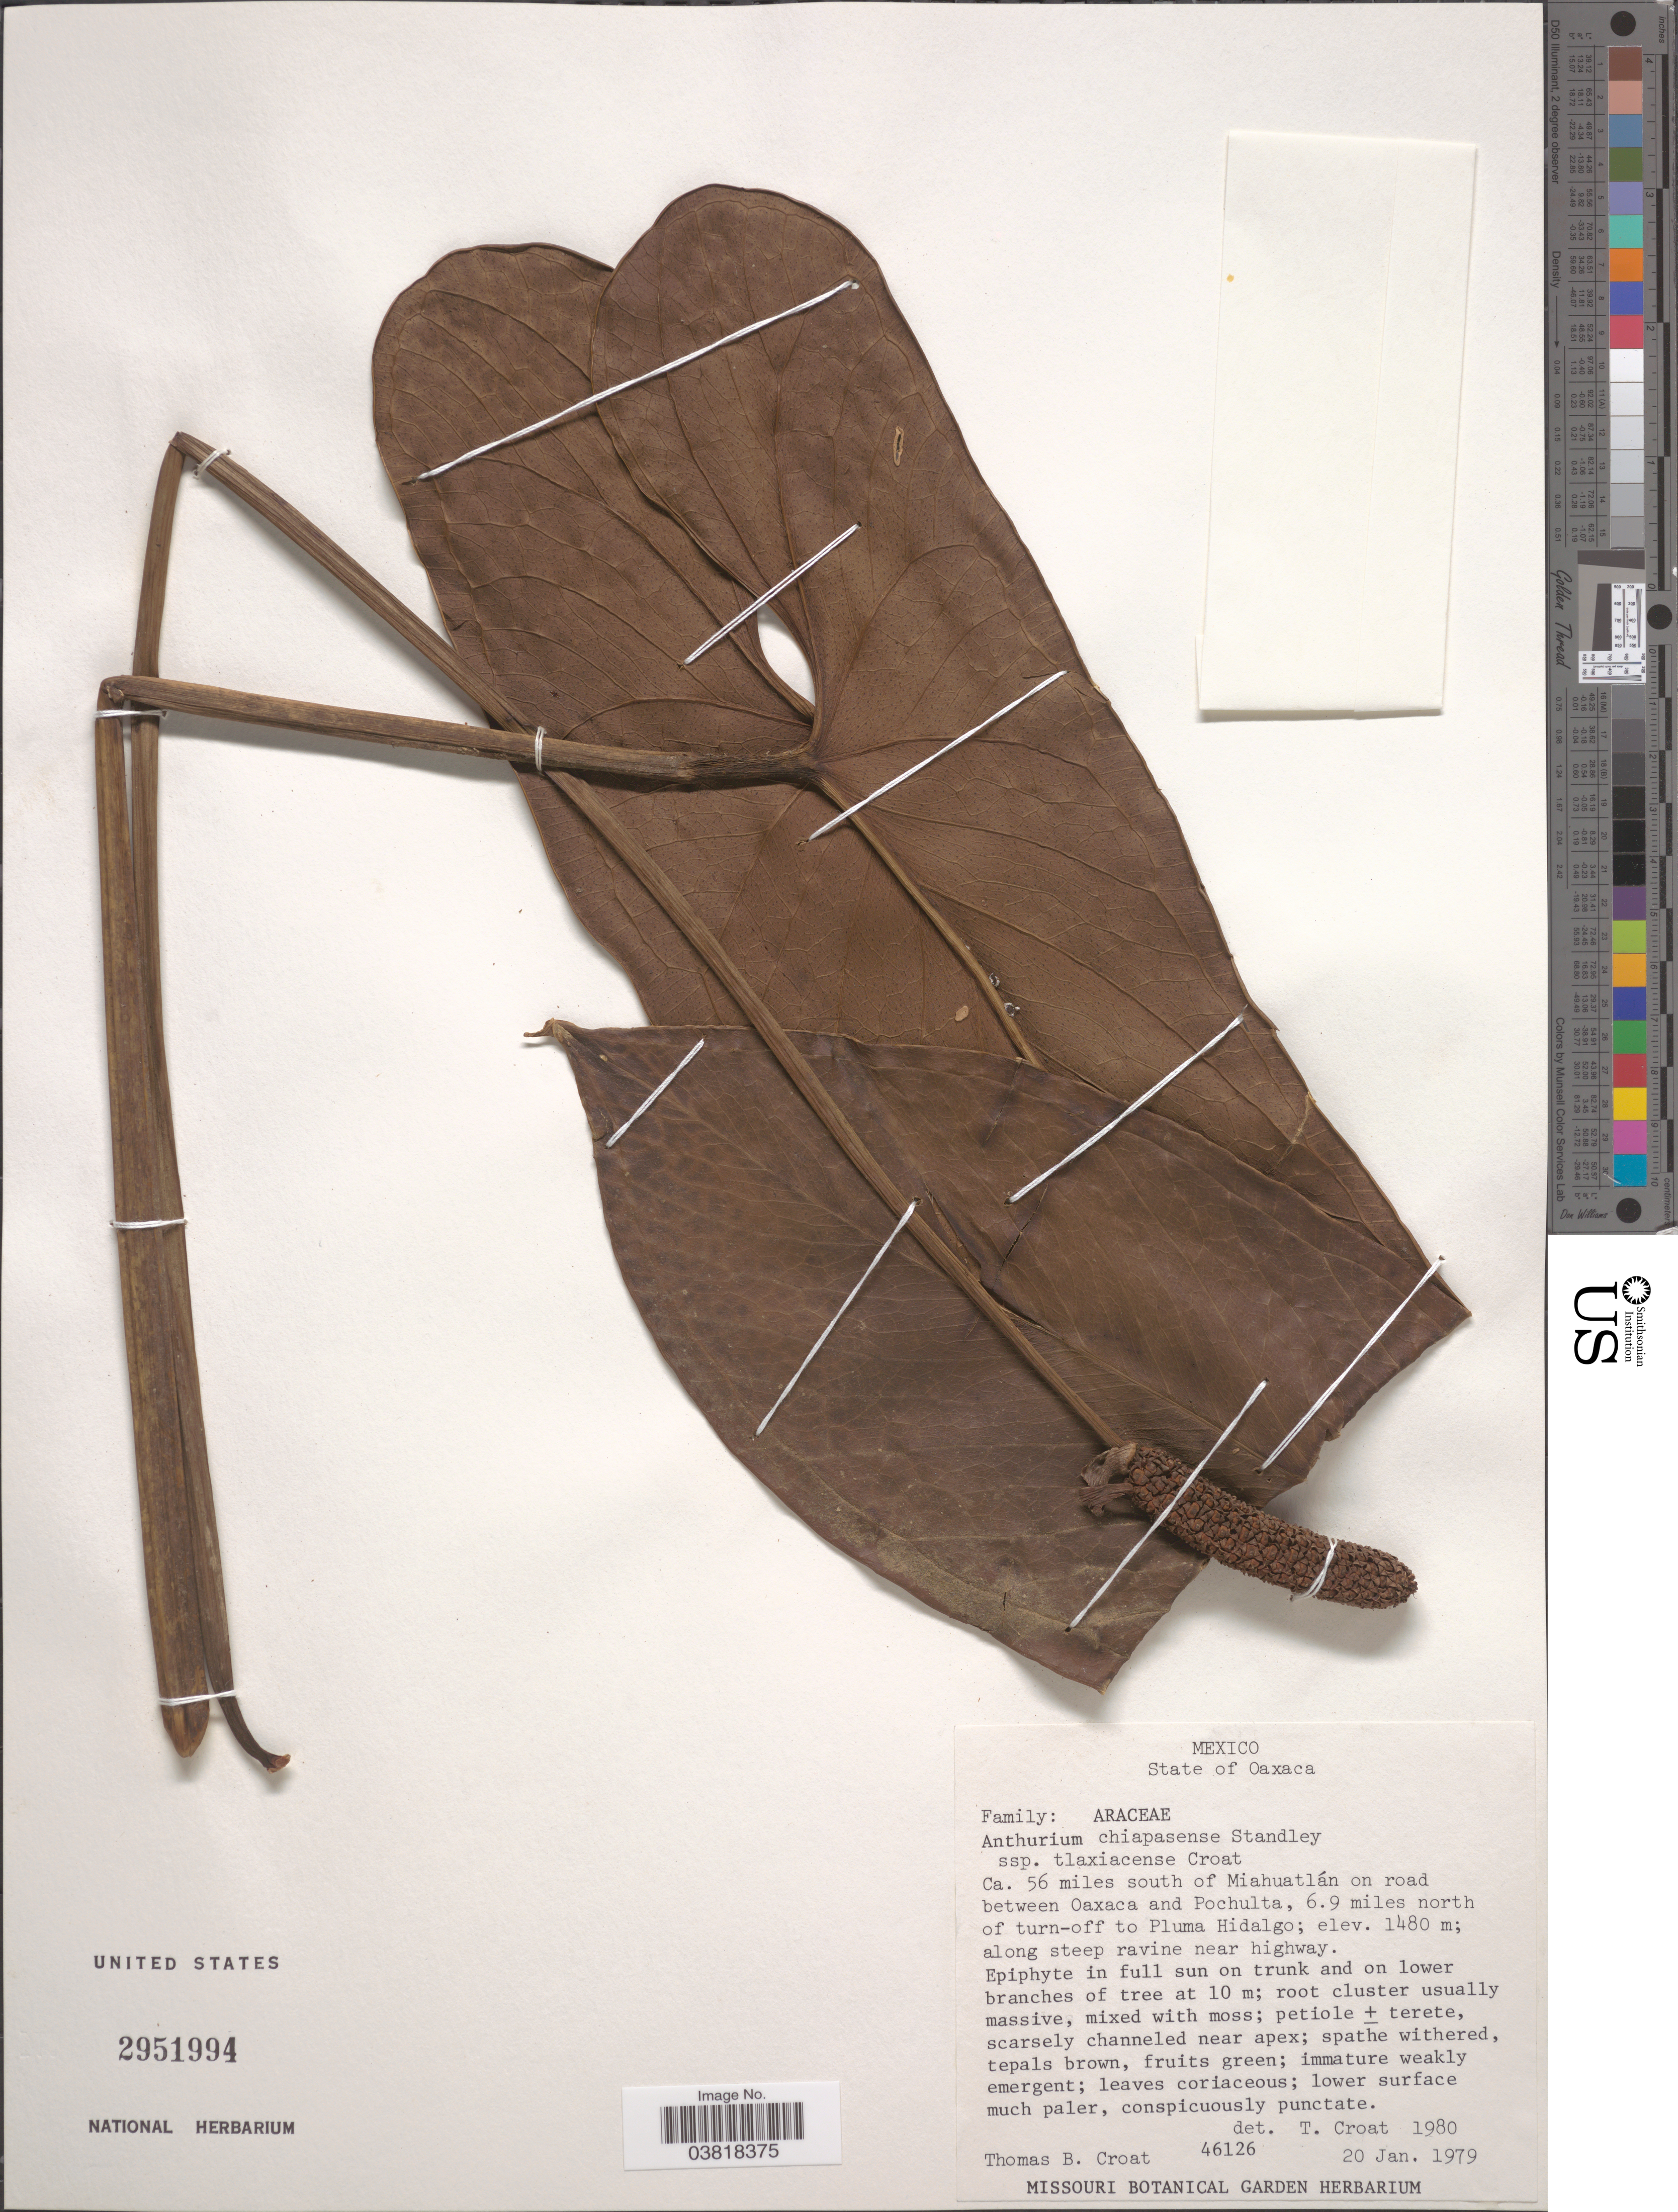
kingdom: Plantae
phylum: Tracheophyta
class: Liliopsida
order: Alismatales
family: Araceae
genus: Anthurium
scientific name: Anthurium chiapasense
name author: Standl.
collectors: T. B. Croat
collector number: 46126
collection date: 1979-01-20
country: Mexico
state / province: Oaxaca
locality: Ca. 56 miles south of Miahuatlán on road to Oaxaca and Pochulta, 6.9 miles north of turn-off to Pluma Hidalgo, along steep ravine near highway.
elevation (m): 1480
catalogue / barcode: US 2951994